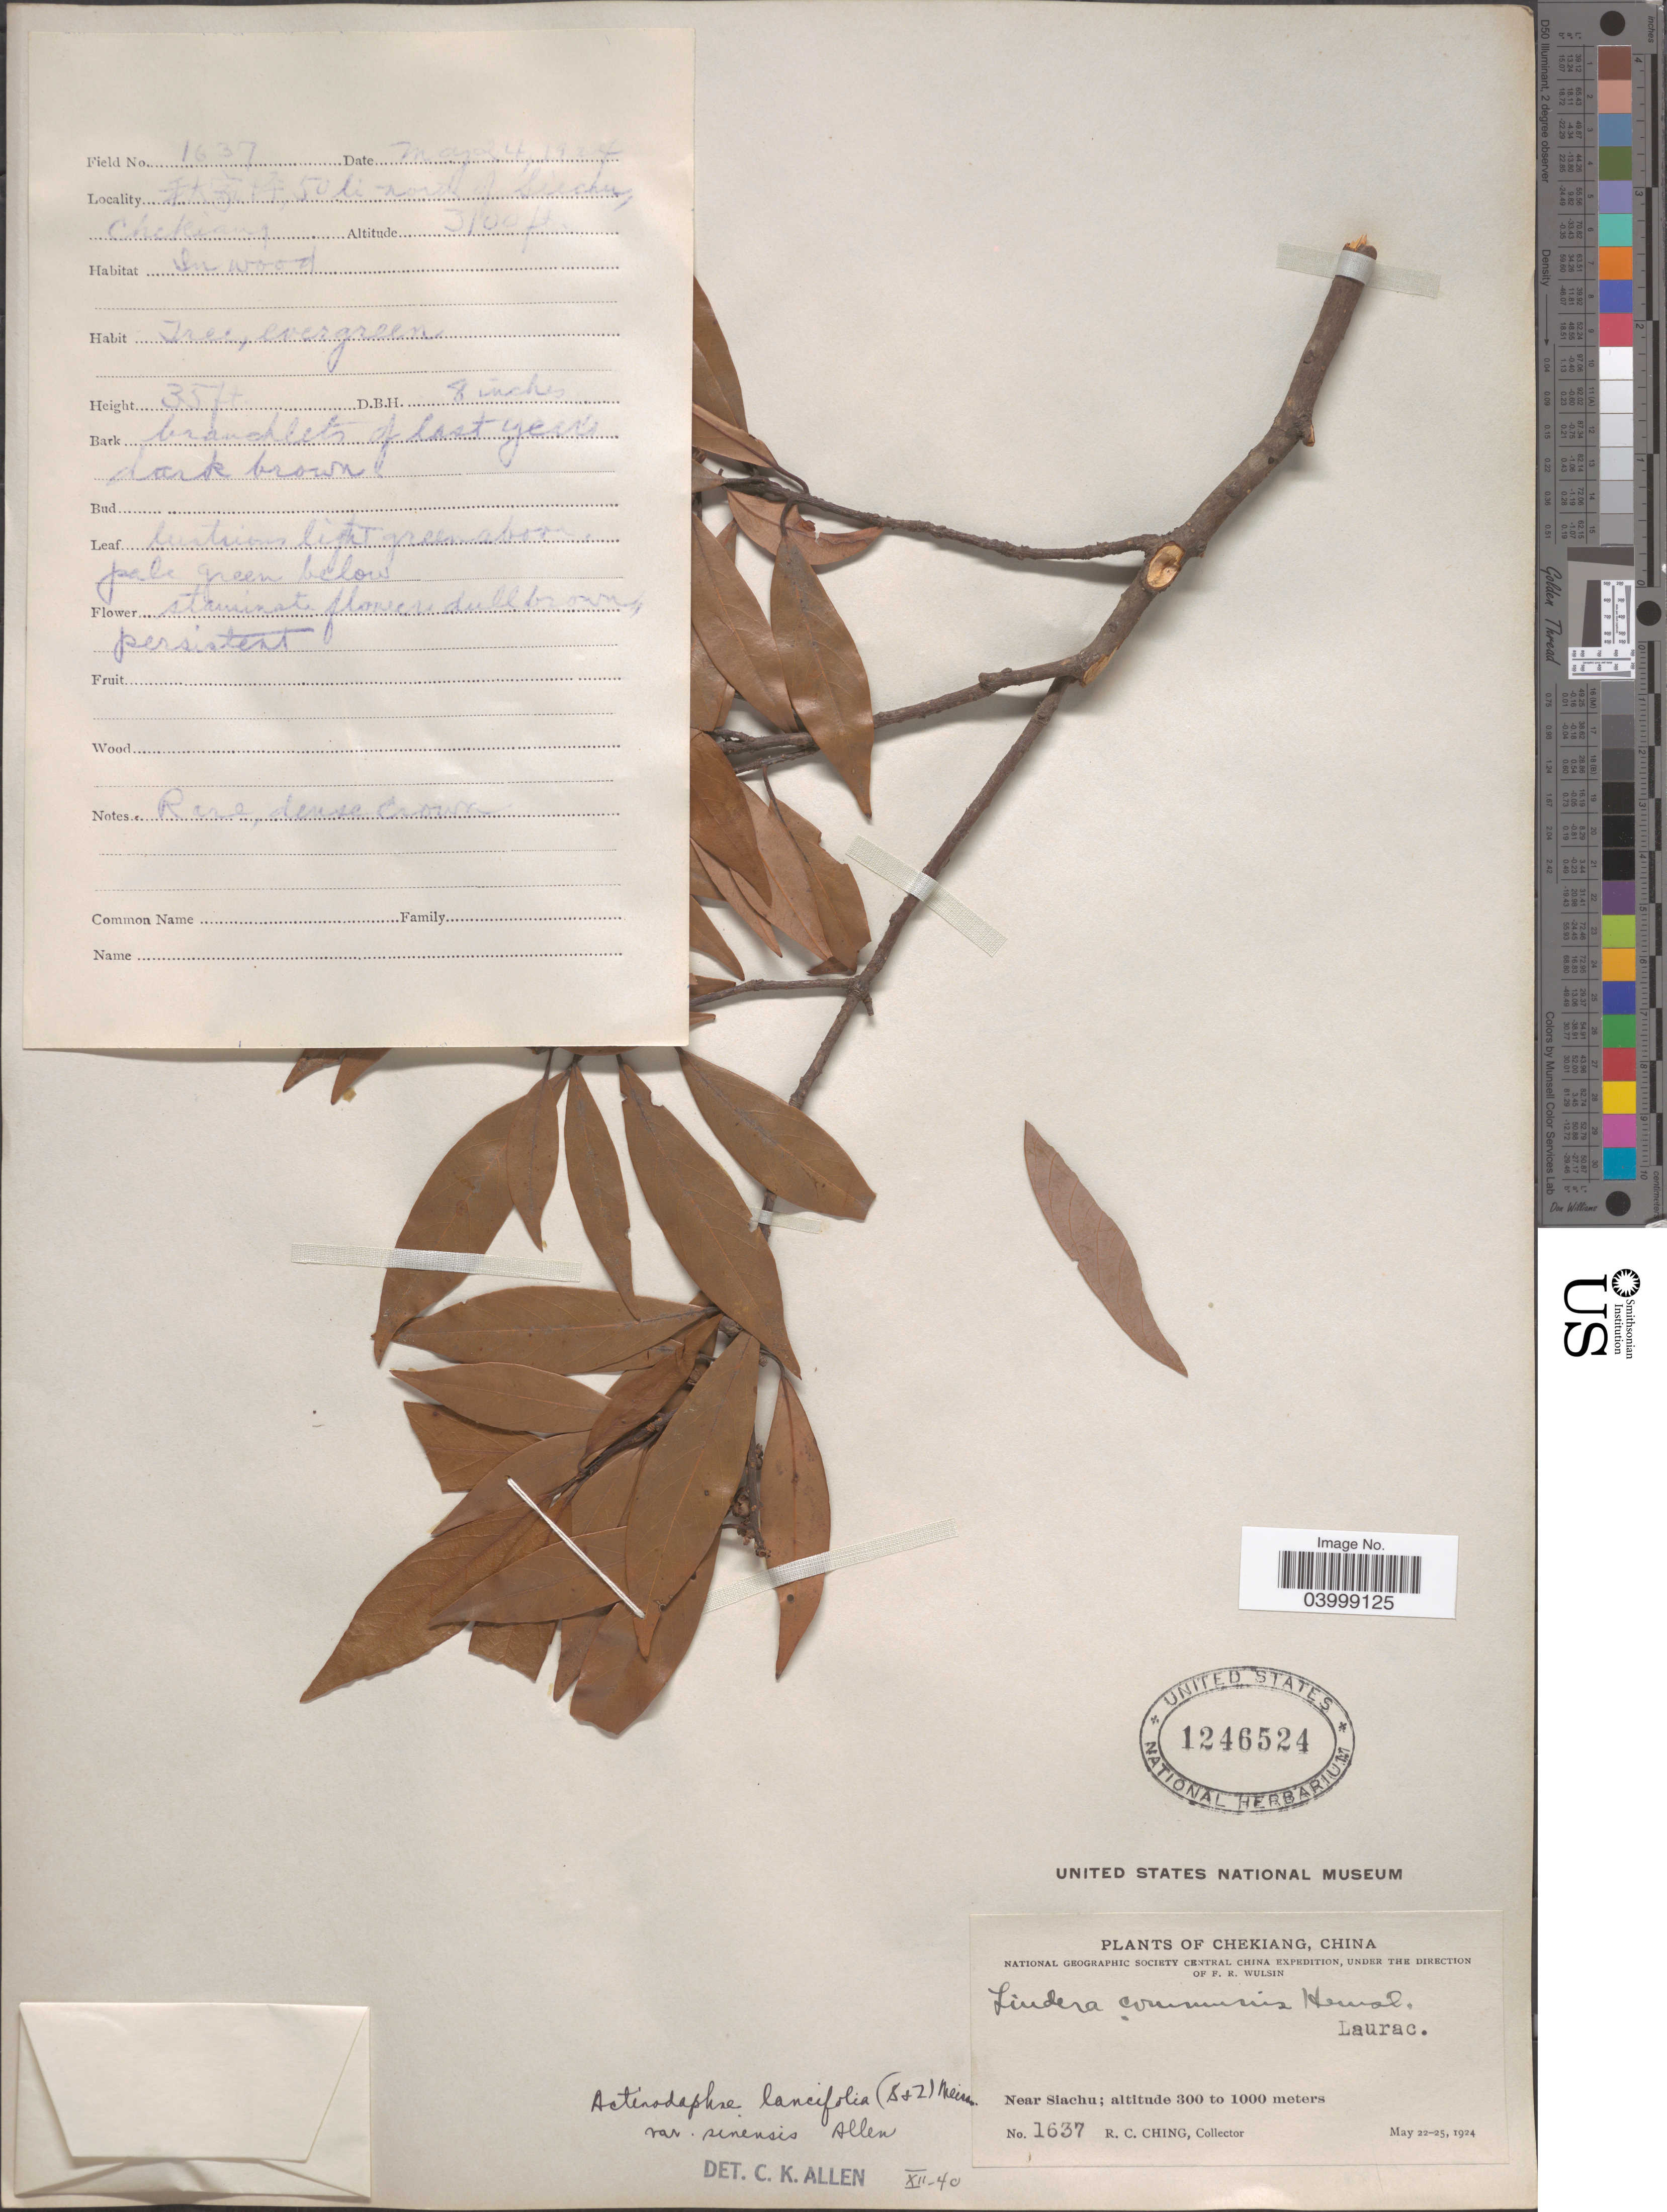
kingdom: Plantae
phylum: Tracheophyta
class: Magnoliopsida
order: Laurales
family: Lauraceae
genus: Actinodaphne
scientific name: Actinodaphne lancifolia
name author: (Blume) Meisn.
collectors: R. C. Ching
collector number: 1637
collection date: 1924-05-24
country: China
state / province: Zhejiang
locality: Chekiang. Near Siachu.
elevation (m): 945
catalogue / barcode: US 1246524